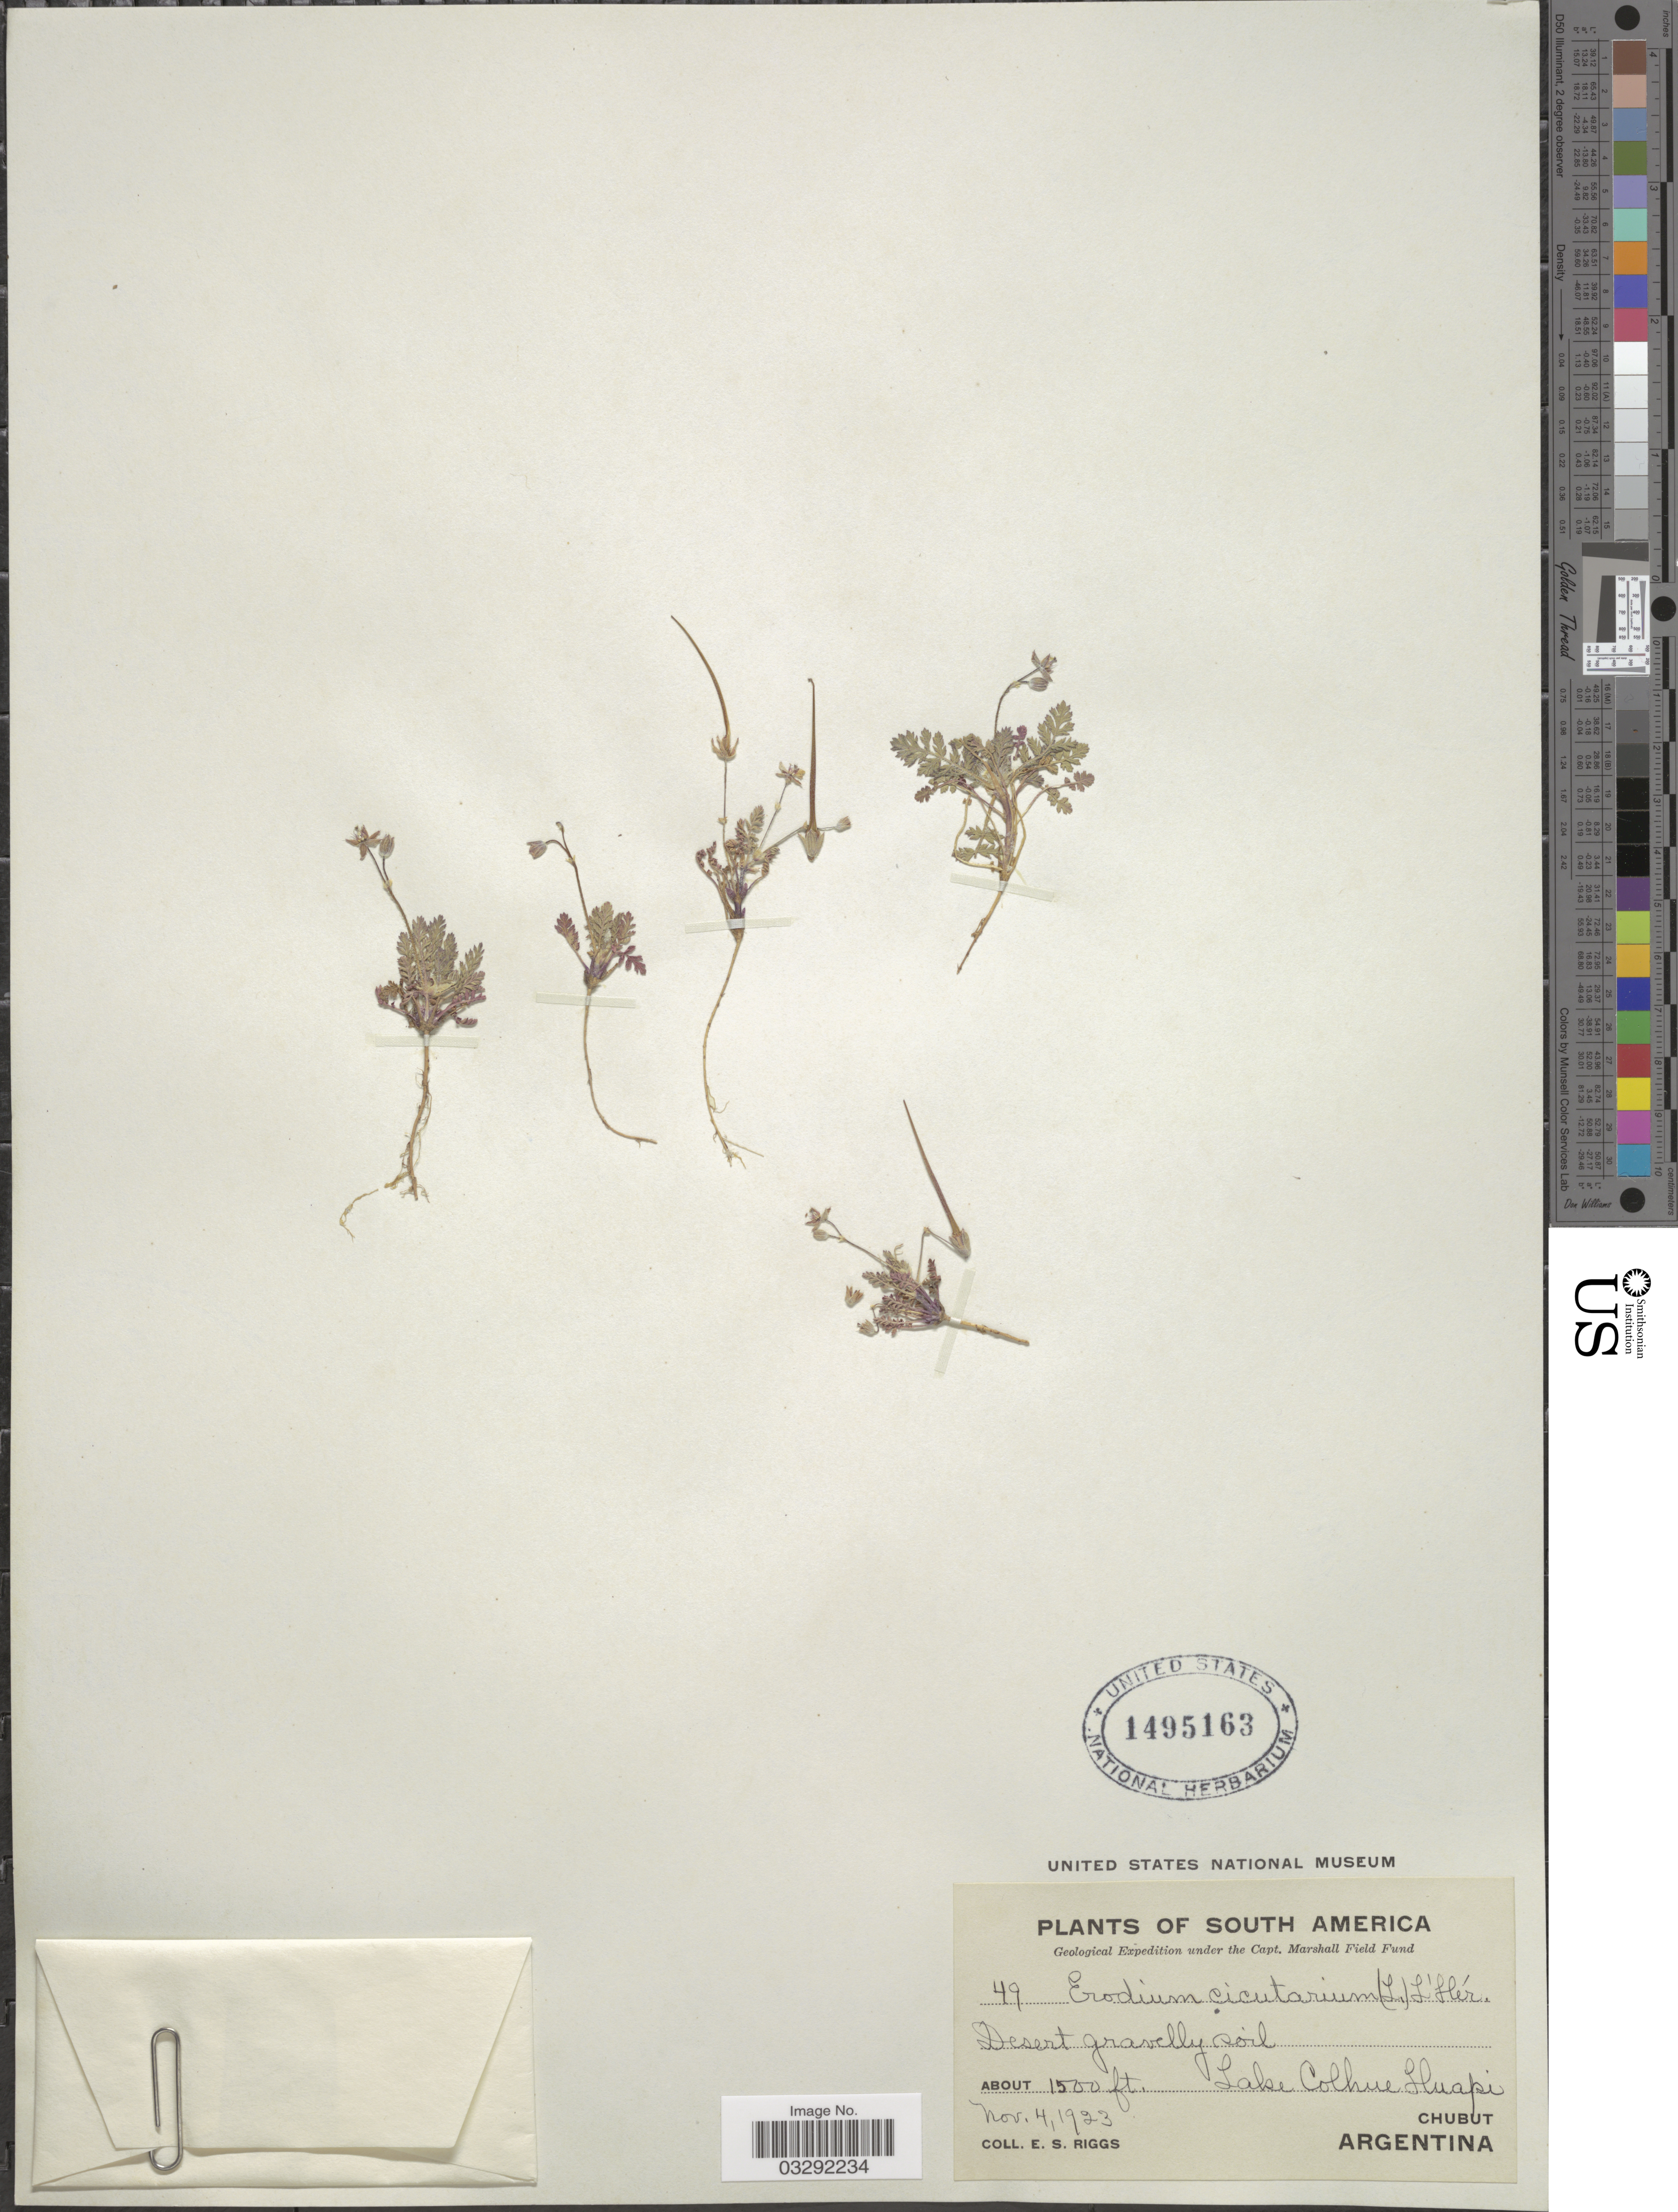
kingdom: Plantae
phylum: Tracheophyta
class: Magnoliopsida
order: Geraniales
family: Geraniaceae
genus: Erodium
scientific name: Erodium cicutarium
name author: (L.) L'Hér.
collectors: E. Riggs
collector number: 49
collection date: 1923-11-04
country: Argentina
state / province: Chubut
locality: Lake Colhue Huapi.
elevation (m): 457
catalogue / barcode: US 1495163